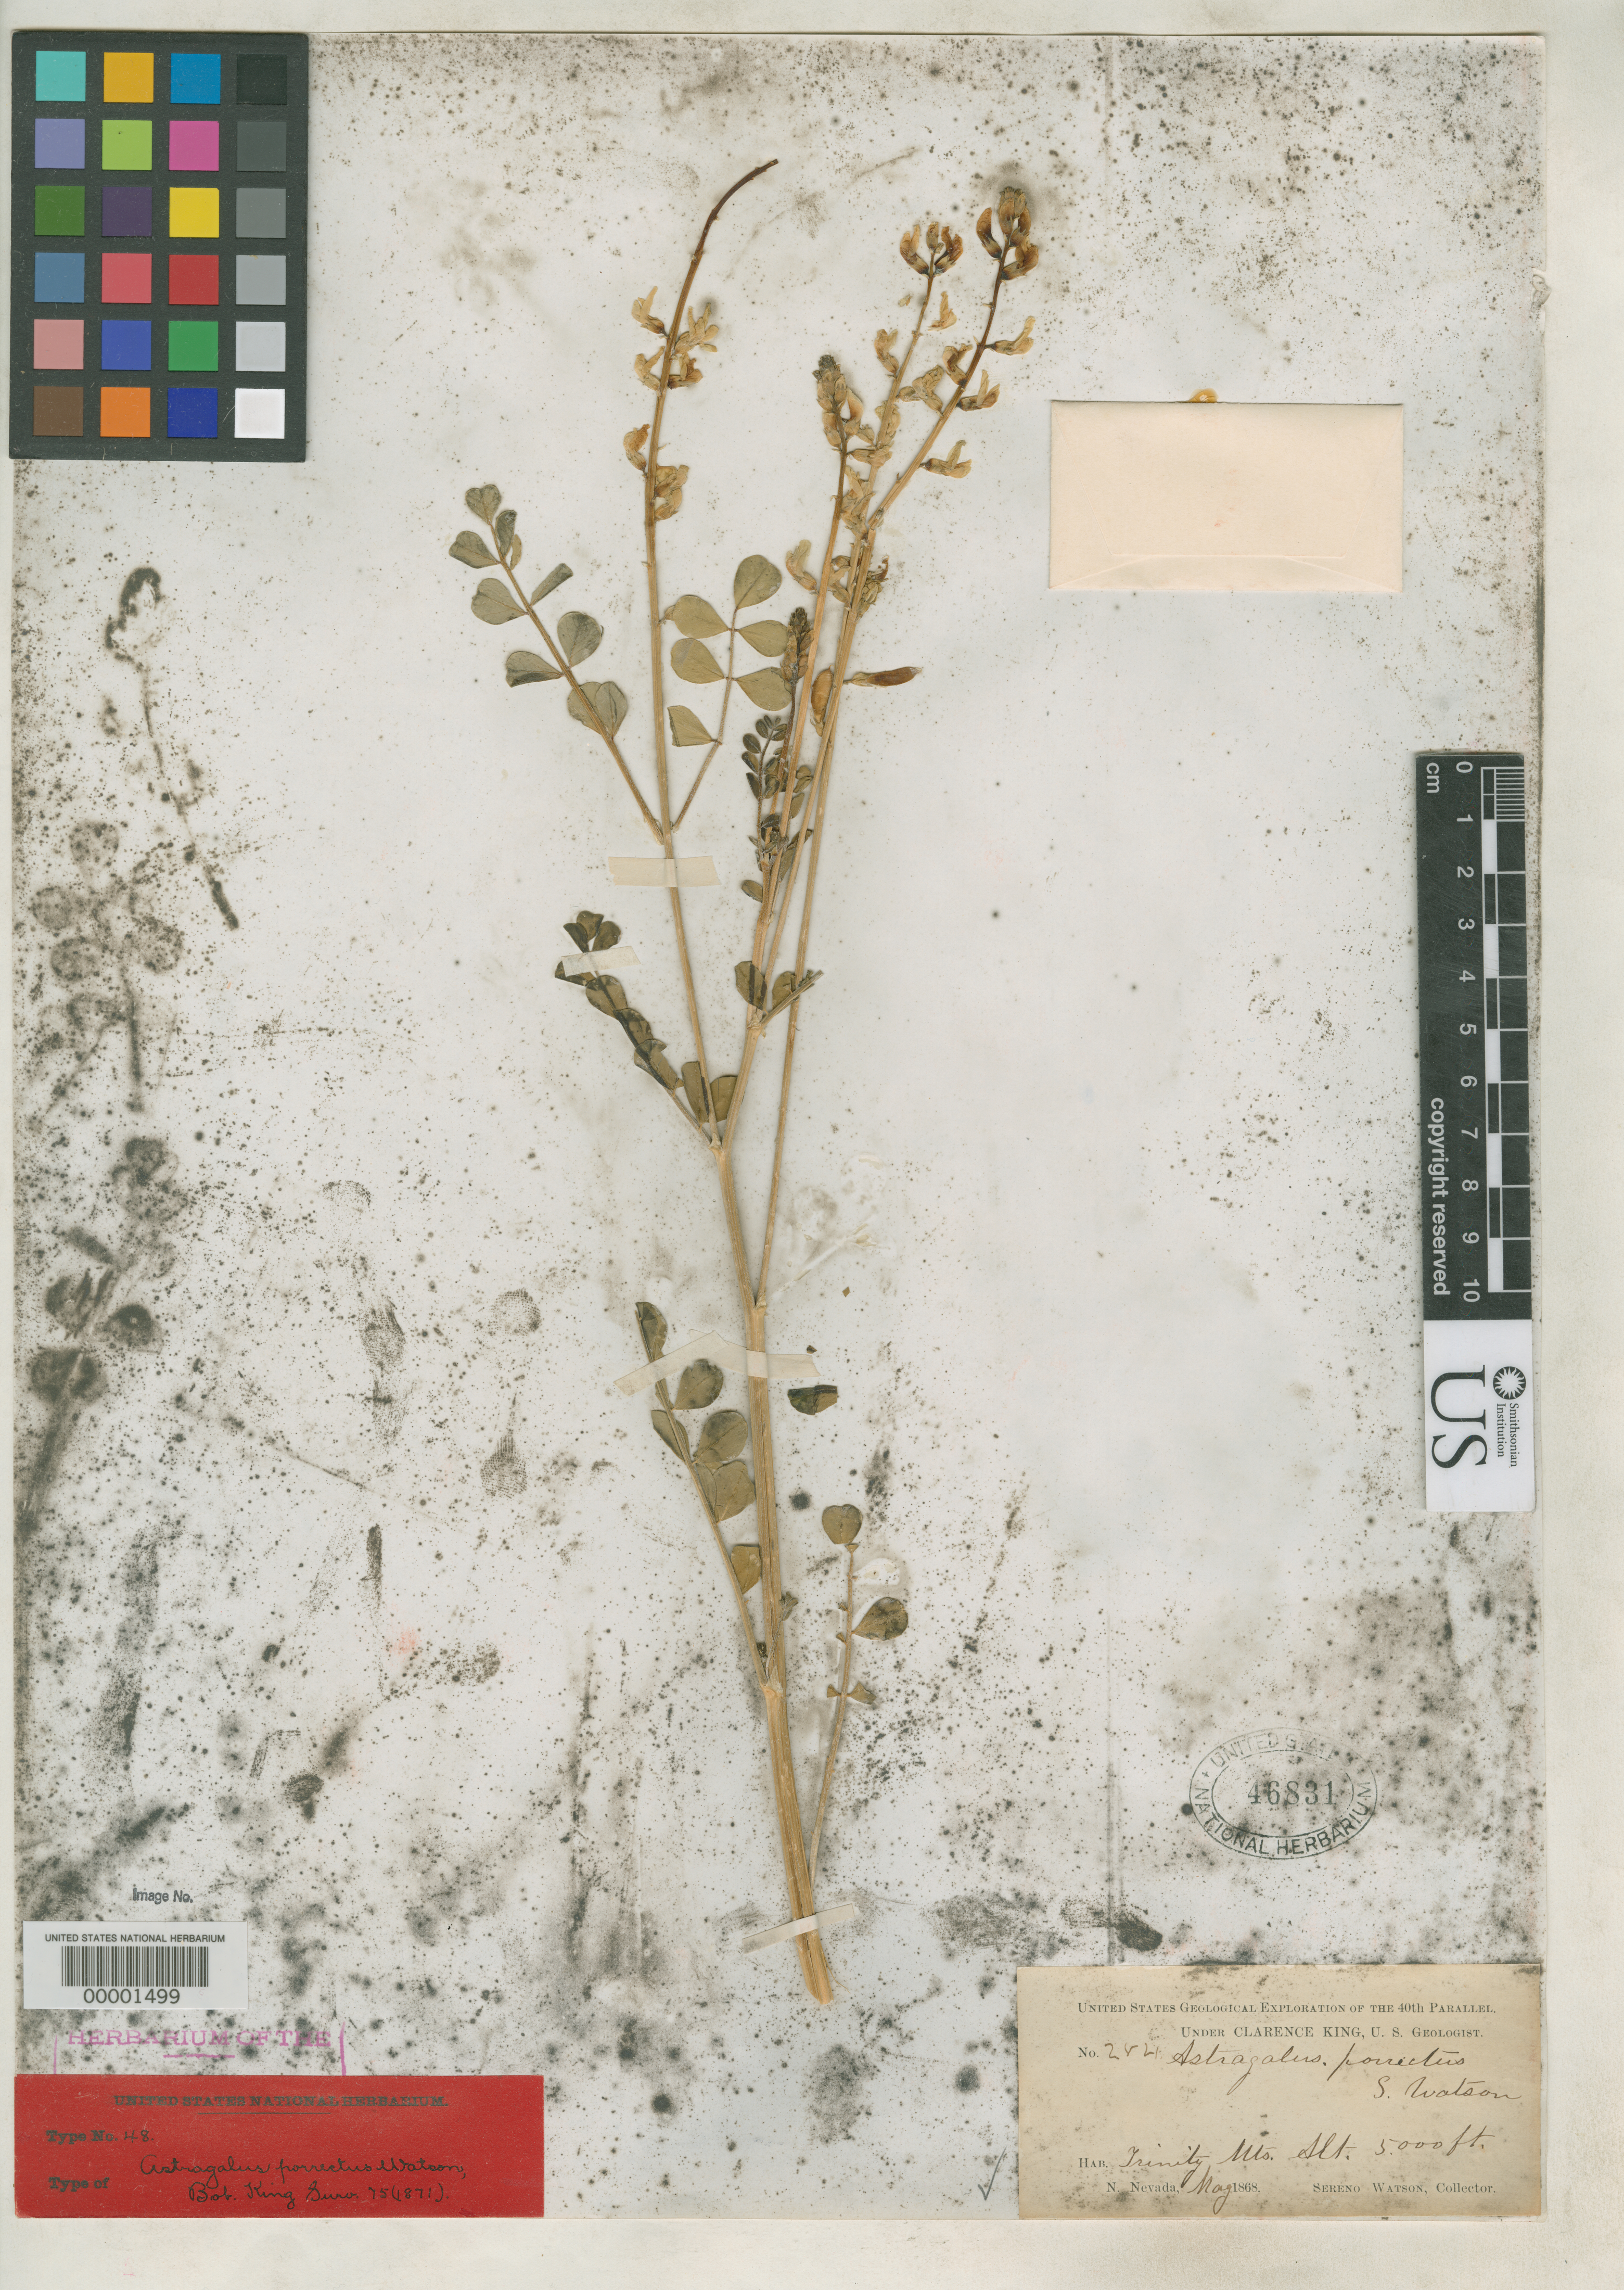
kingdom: Plantae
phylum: Tracheophyta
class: Magnoliopsida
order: Fabales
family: Fabaceae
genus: Astragalus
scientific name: Astragalus porrectus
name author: S. Watson in C. King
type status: Holotype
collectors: S. Watson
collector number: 284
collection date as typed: May 1868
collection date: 1868-05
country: United States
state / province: Nevada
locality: Trinity Mountains.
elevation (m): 1524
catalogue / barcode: US 46831